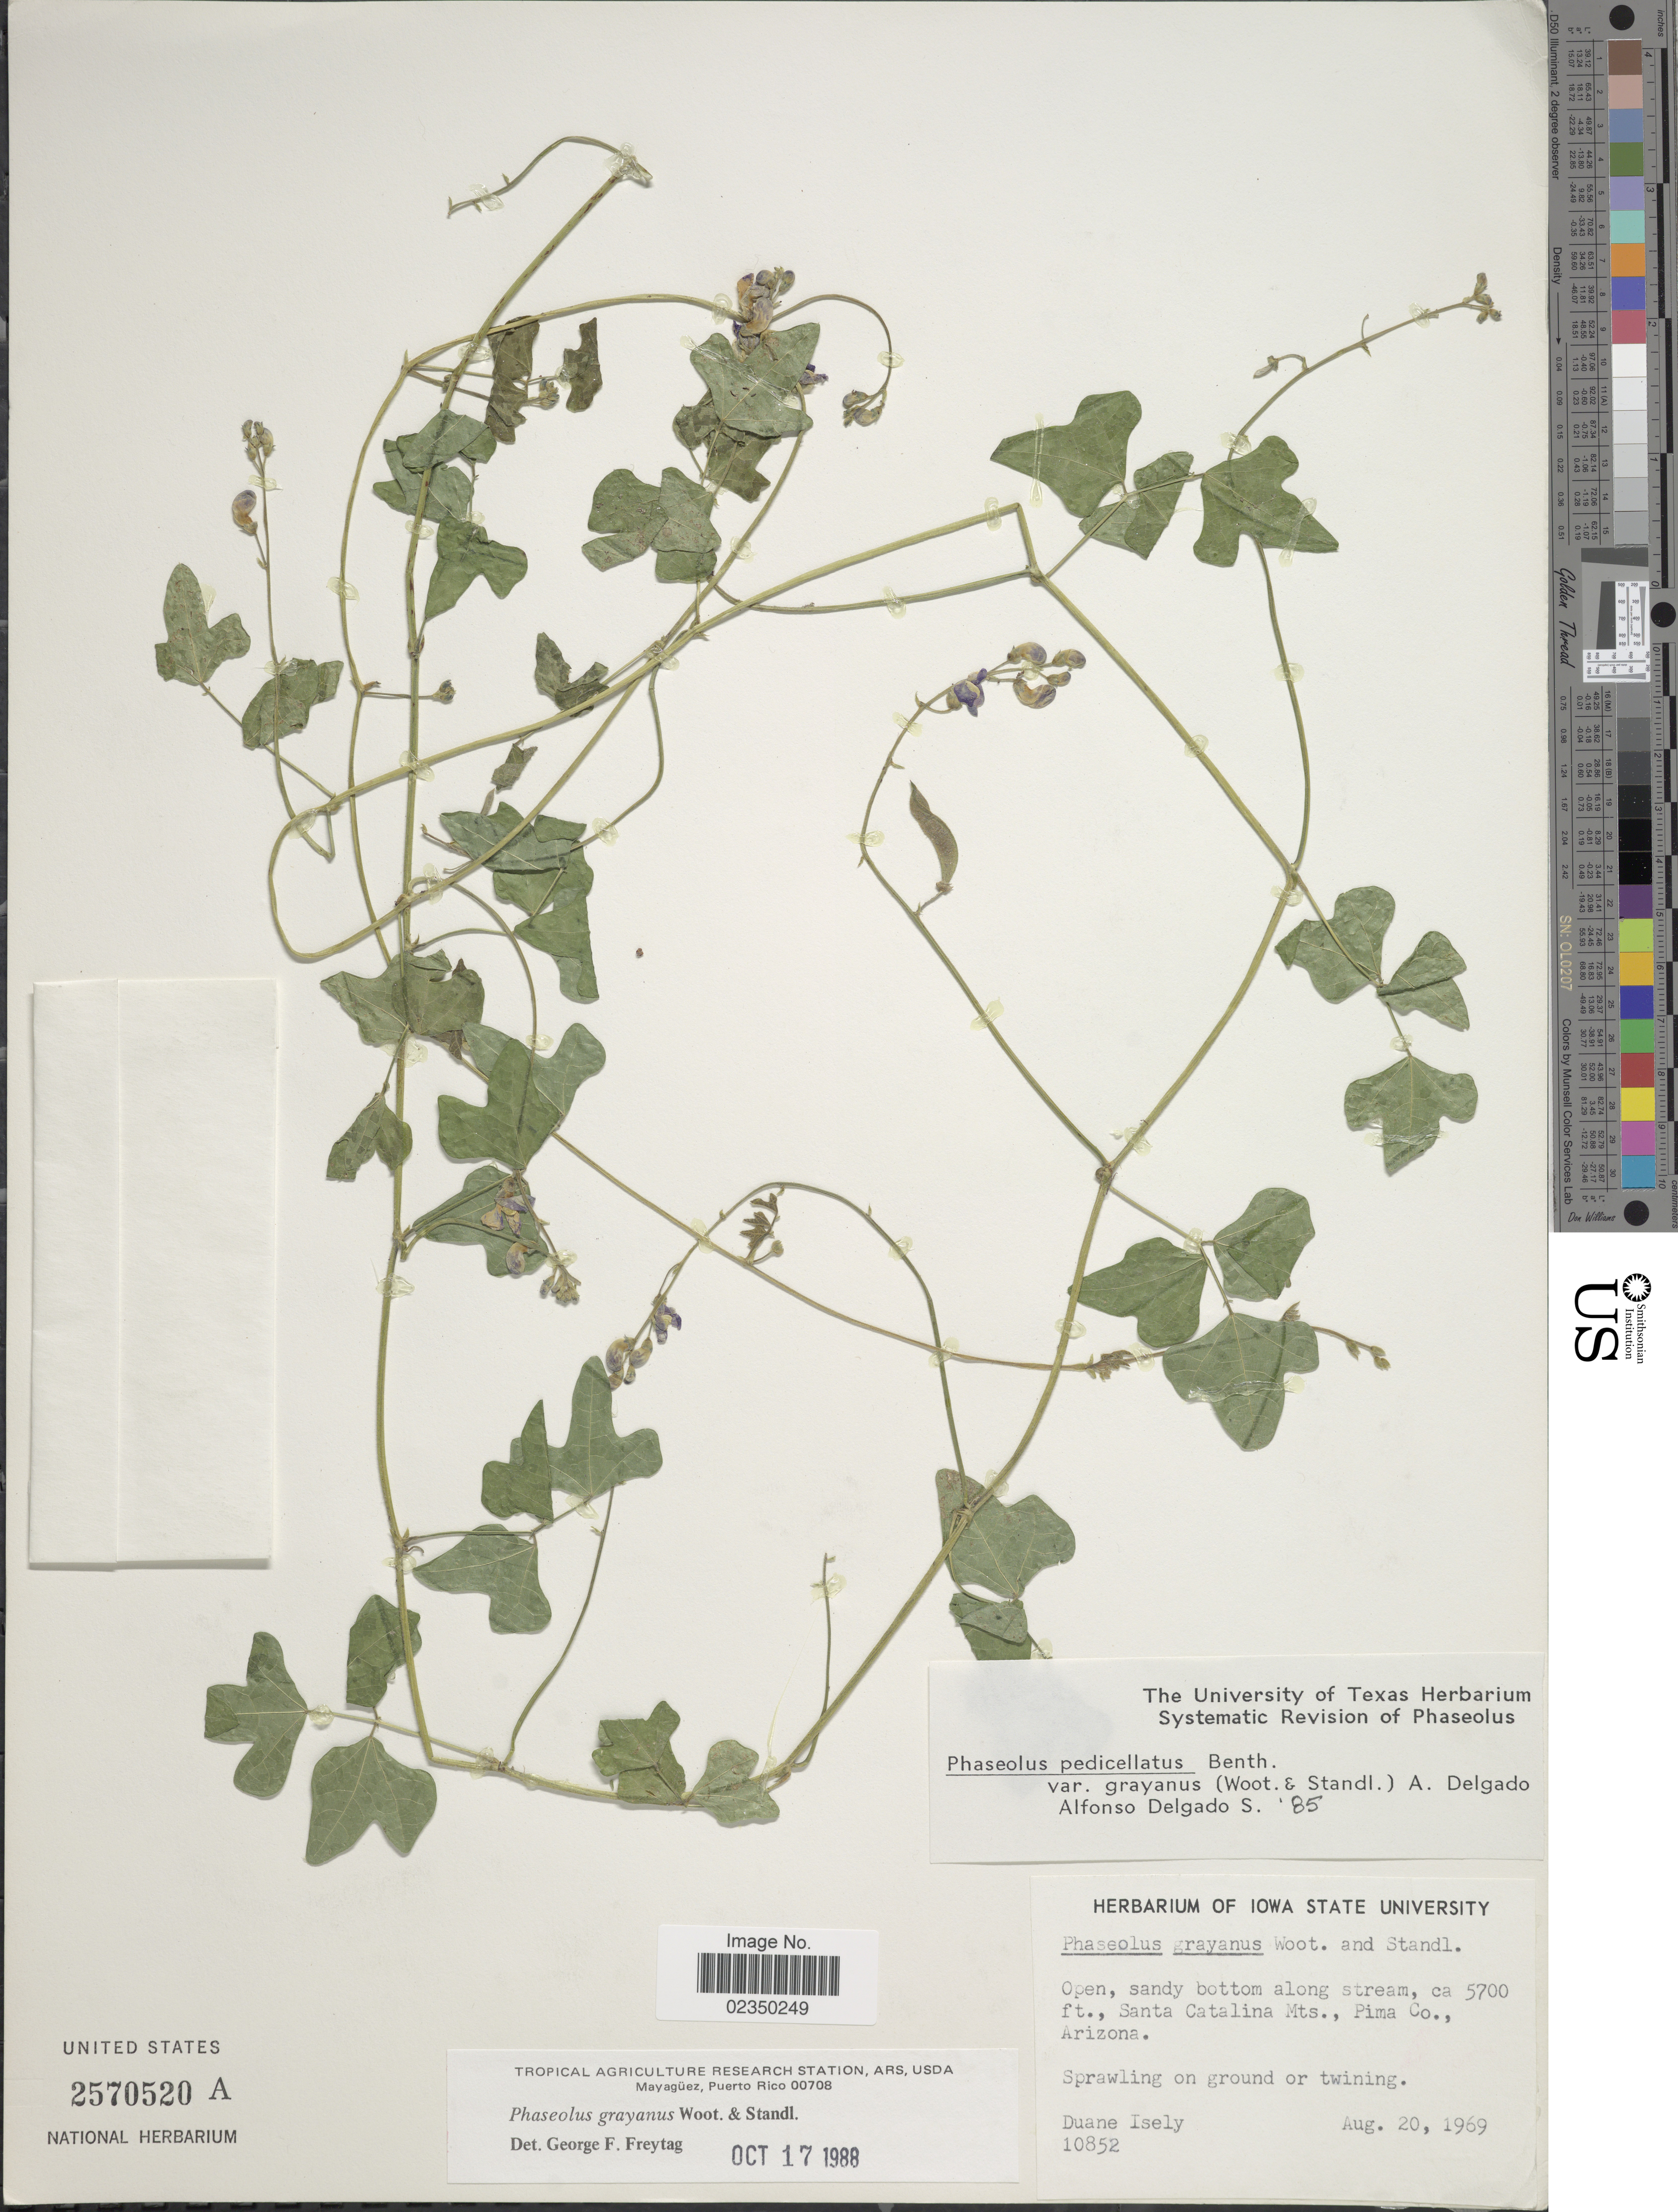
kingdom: Plantae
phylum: Tracheophyta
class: Magnoliopsida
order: Fabales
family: Fabaceae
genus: Phaseolus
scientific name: Phaseolus grayanus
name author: Wooton & Standl.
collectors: D. Isely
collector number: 10852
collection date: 1969-08-20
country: United States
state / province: Arizona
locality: Santa Catalina Mts, Pima Co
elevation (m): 1737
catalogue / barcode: US 2570520A